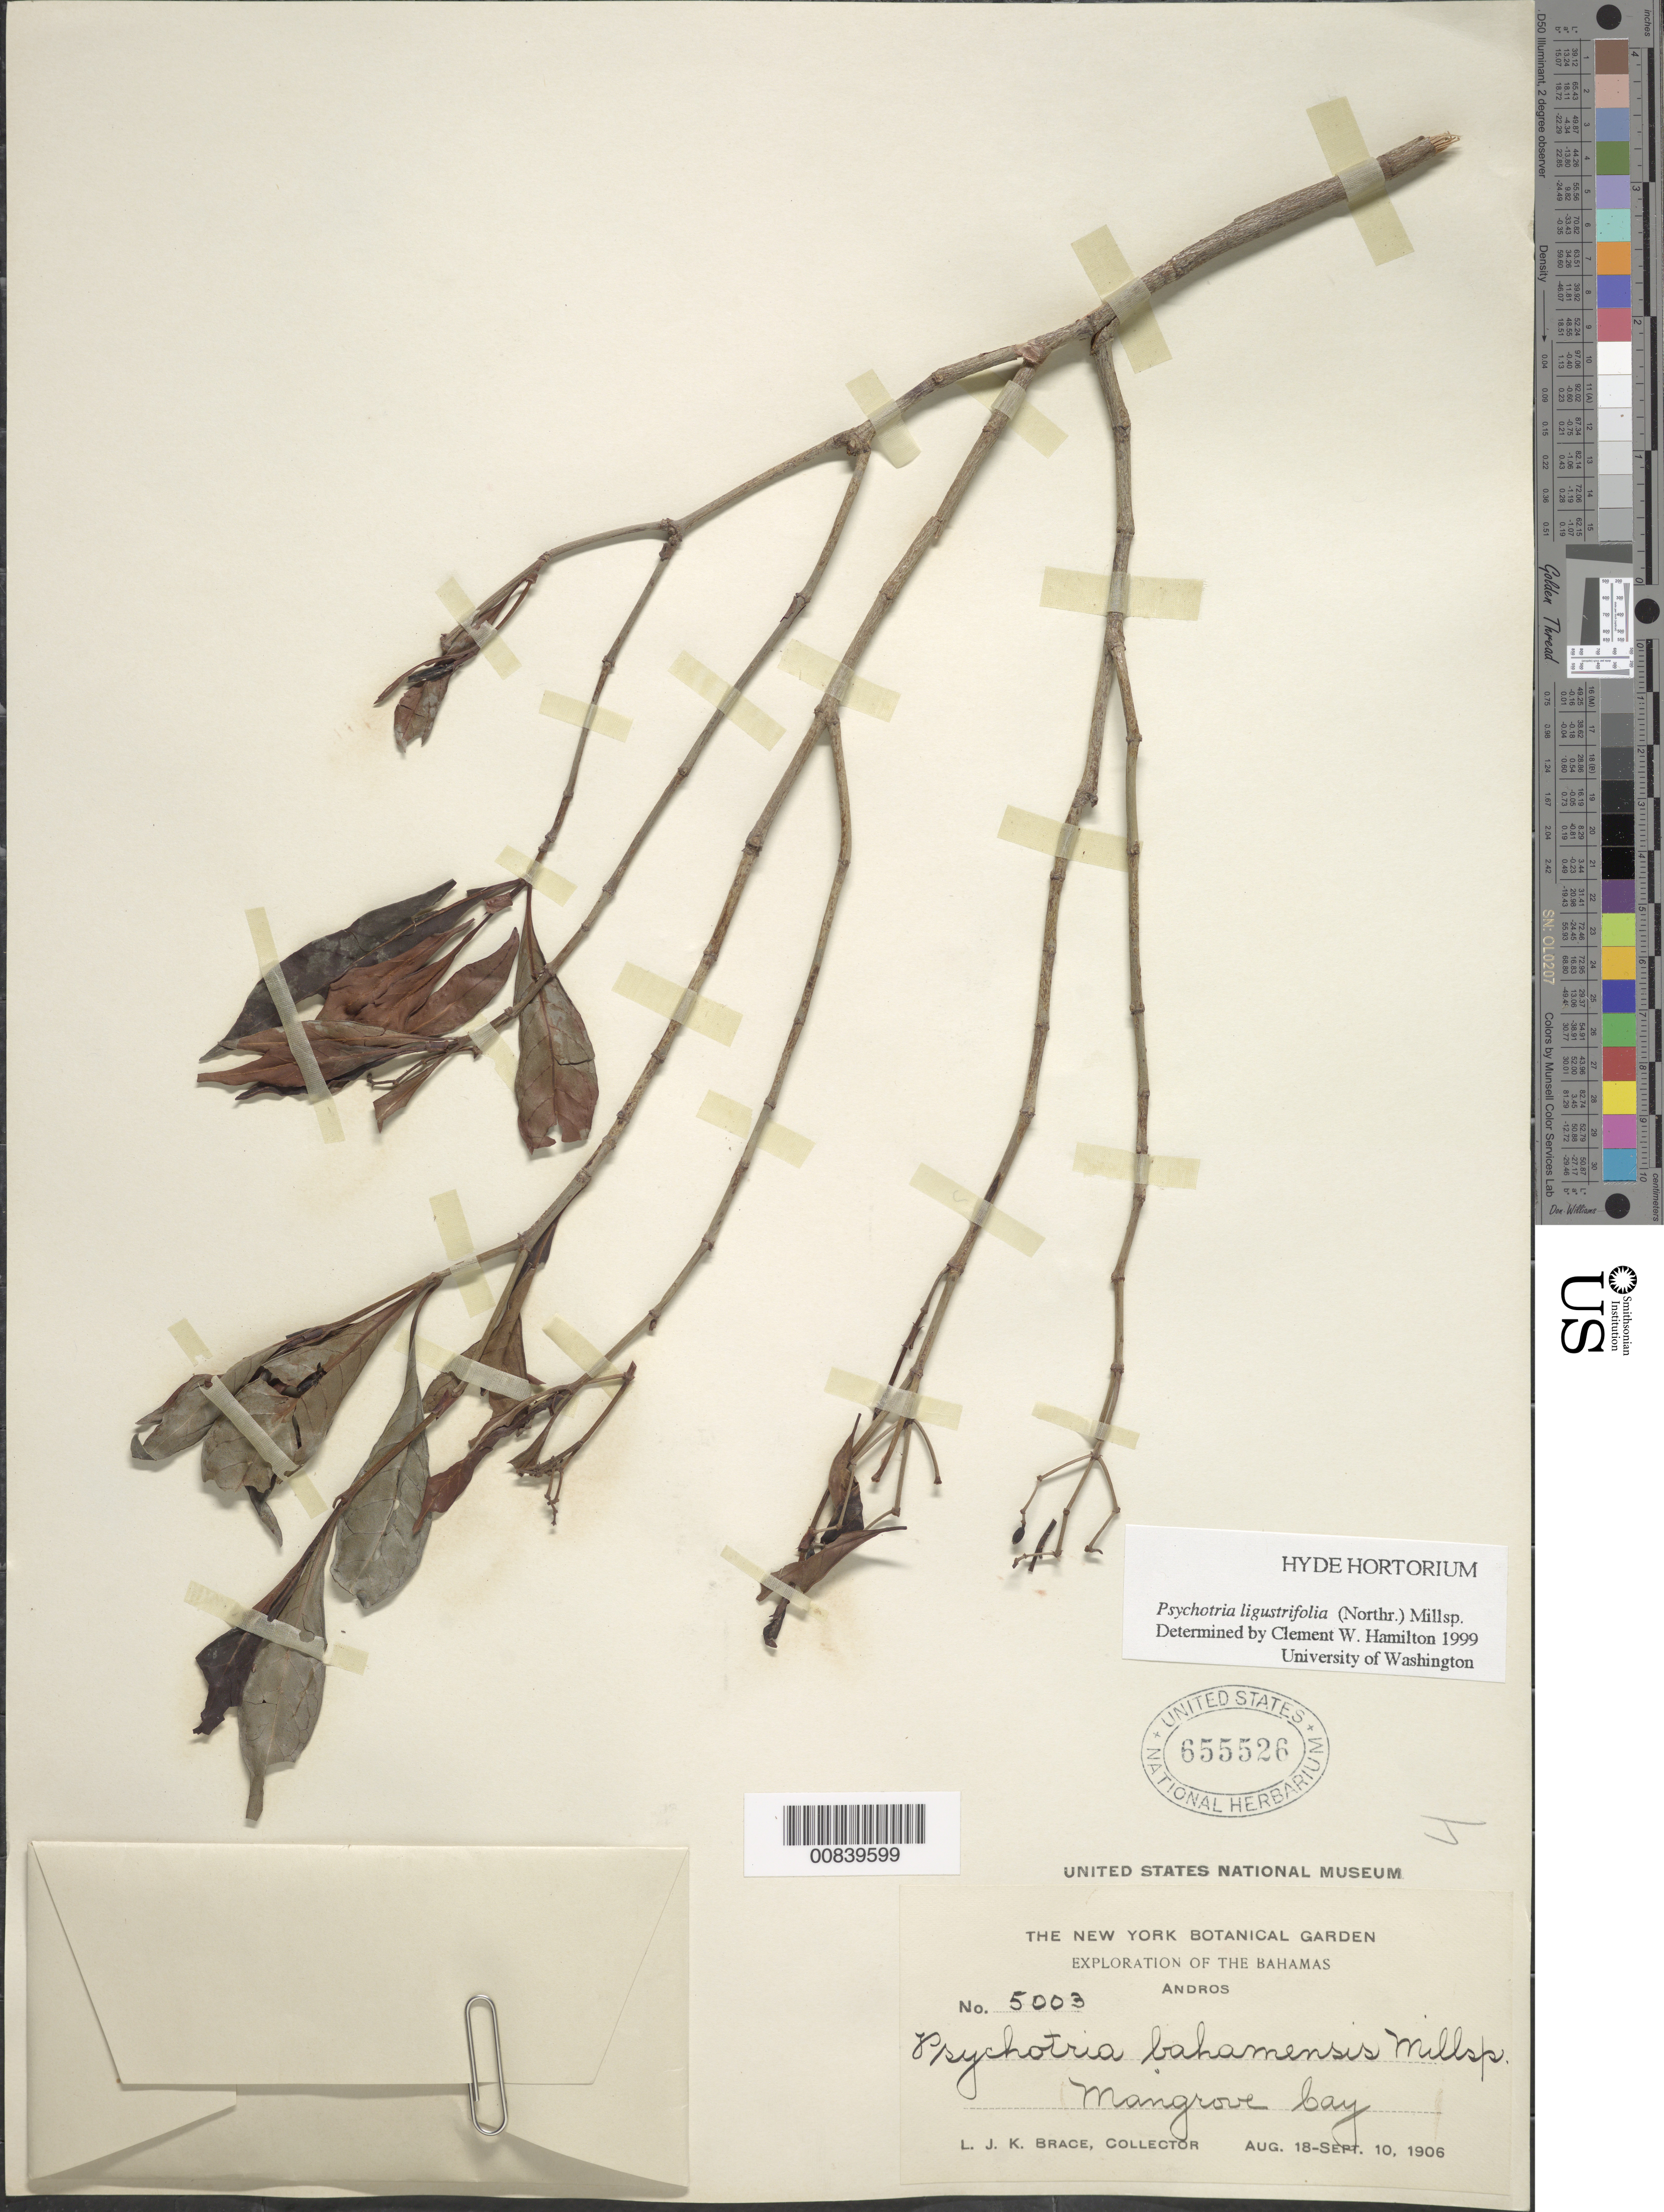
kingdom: Plantae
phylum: Tracheophyta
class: Magnoliopsida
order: Gentianales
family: Rubiaceae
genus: Psychotria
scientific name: Psychotria ligustrifolia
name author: (Northr.) Millsp.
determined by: Hamilton, C. W.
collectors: L. J. K. Brace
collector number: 5003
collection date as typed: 18 Aug 1906 to 10 Sep 1906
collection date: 1906-08-18/1906-09-10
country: Bahamas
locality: Andros. Mangrove Cay.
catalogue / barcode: US 655526